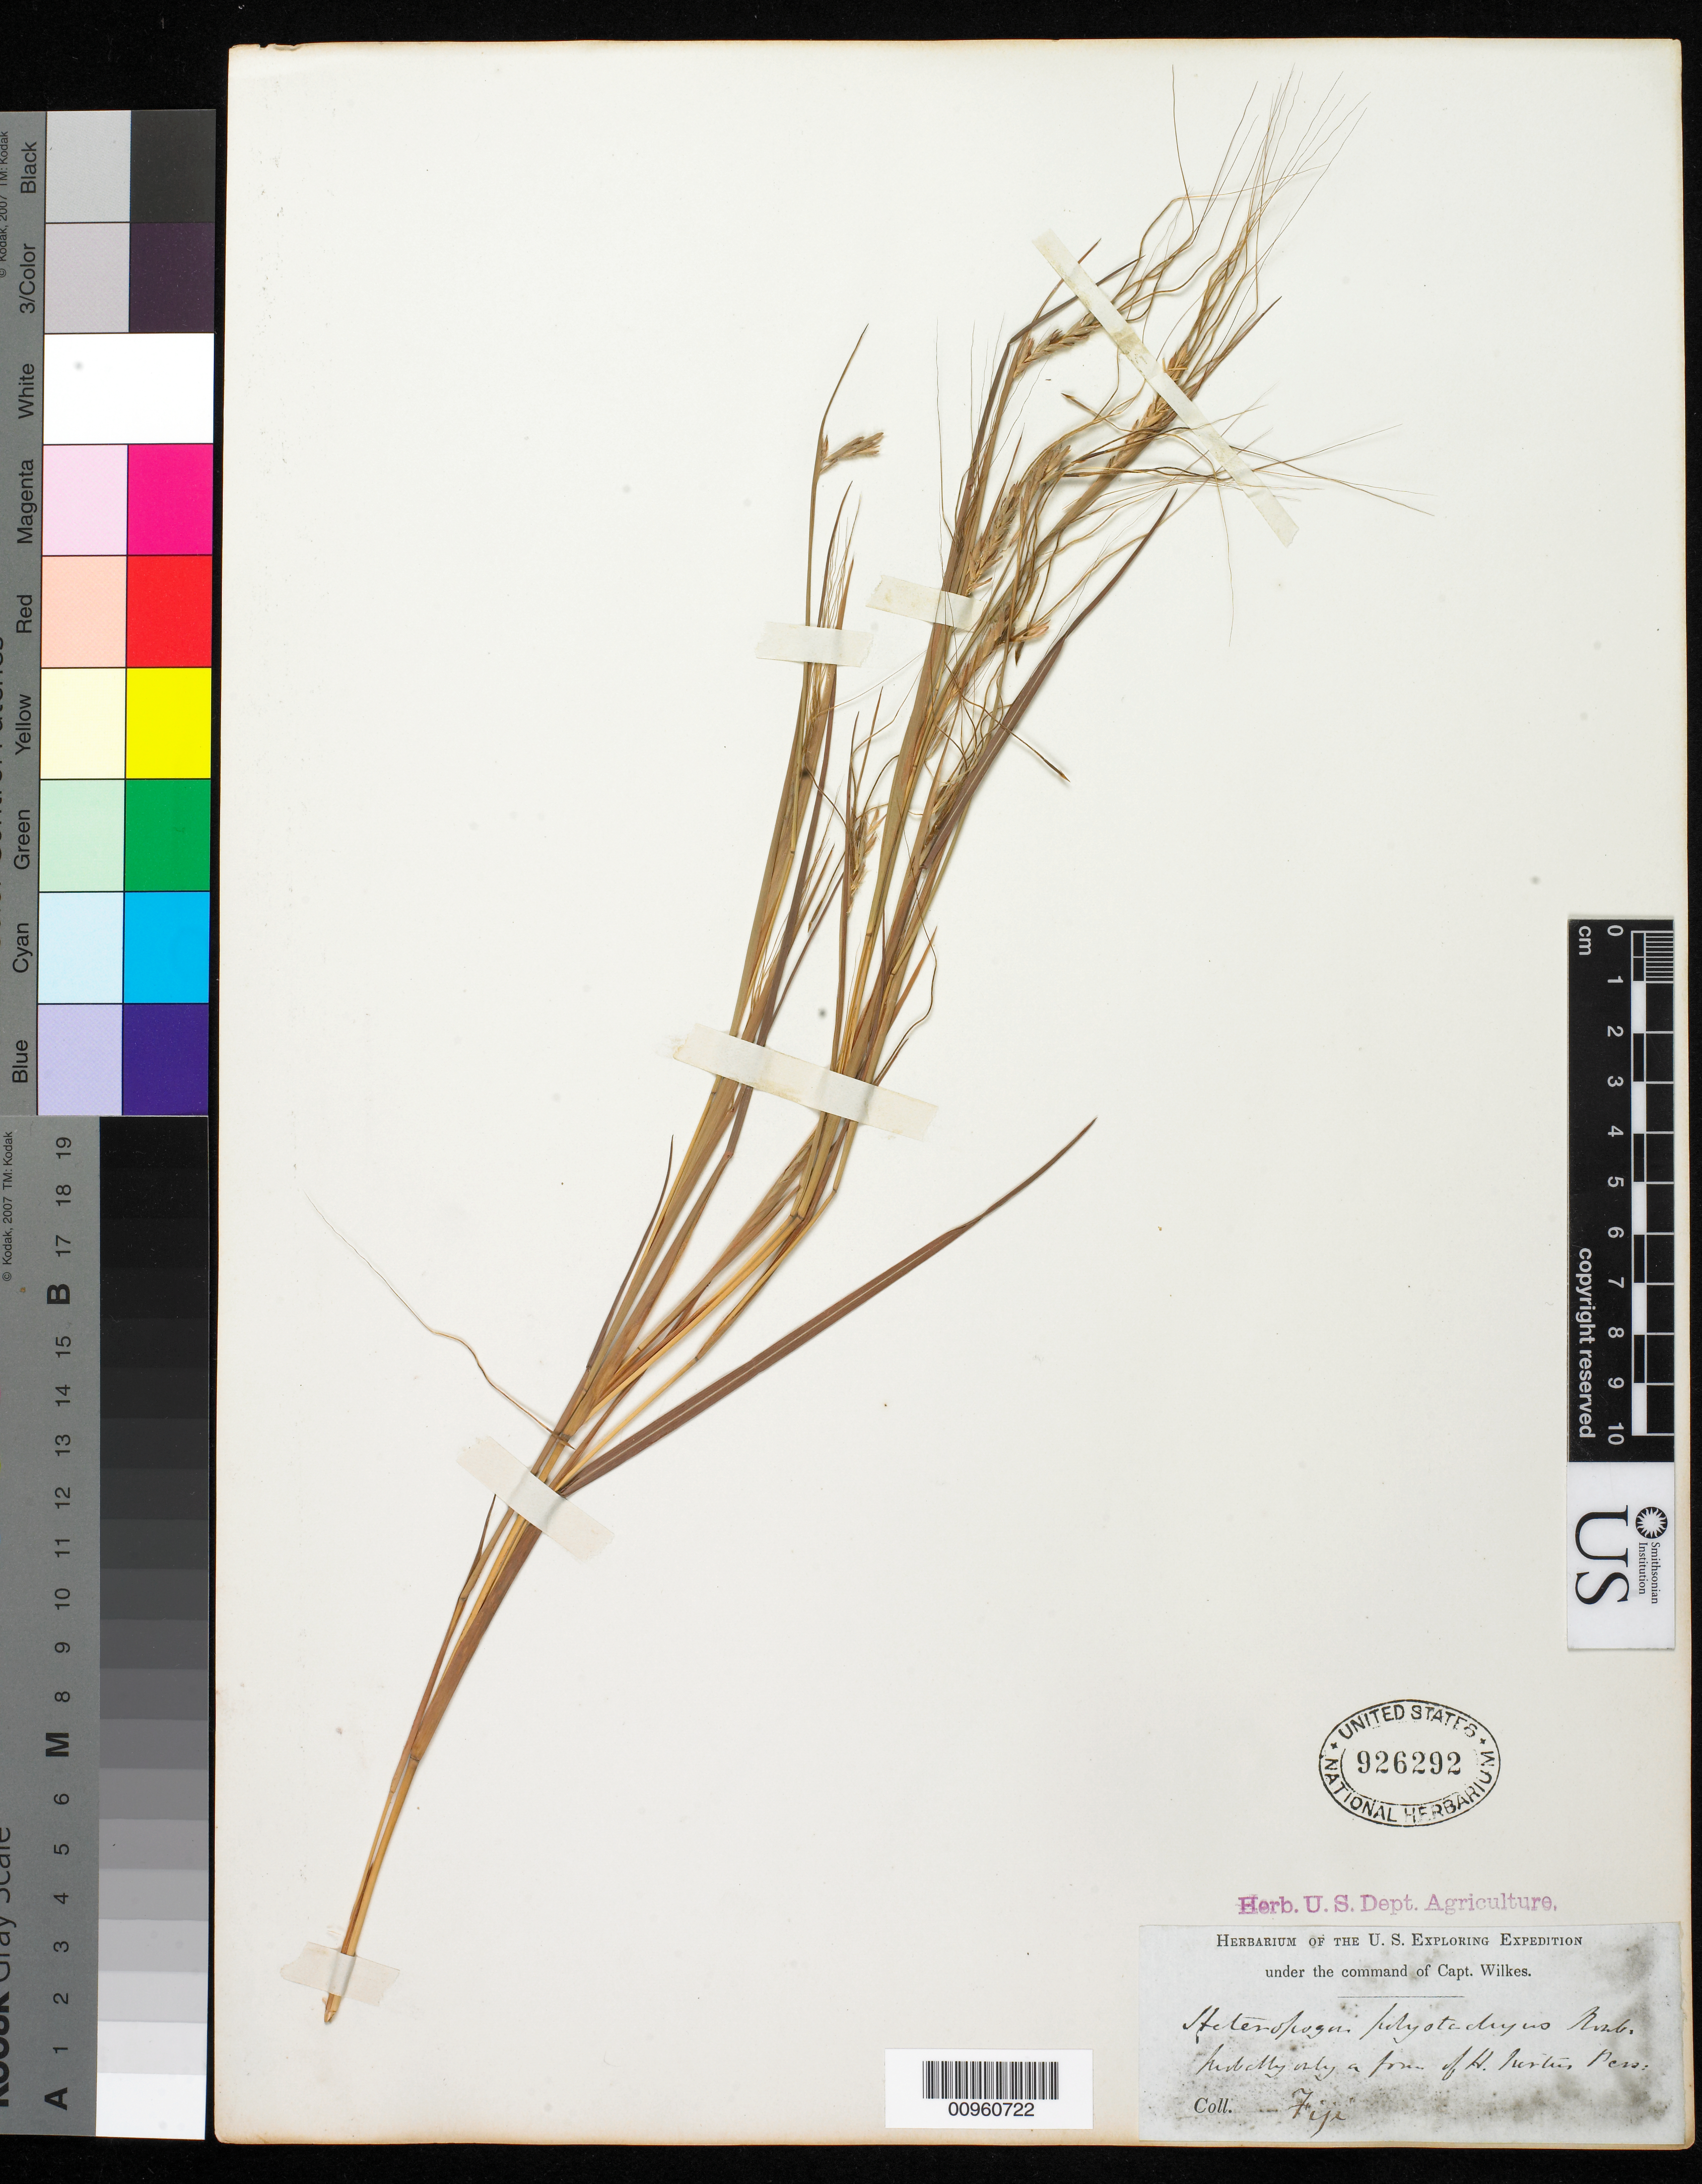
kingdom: Plantae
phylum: Tracheophyta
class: Liliopsida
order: Poales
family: Poaceae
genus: Heteropogon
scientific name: Heteropogon contortus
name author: (L.) P. Beauv. ex Roem. & Schult.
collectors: Wilkes Explor. Exped.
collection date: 1838/1842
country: Fiji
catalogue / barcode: US 926292